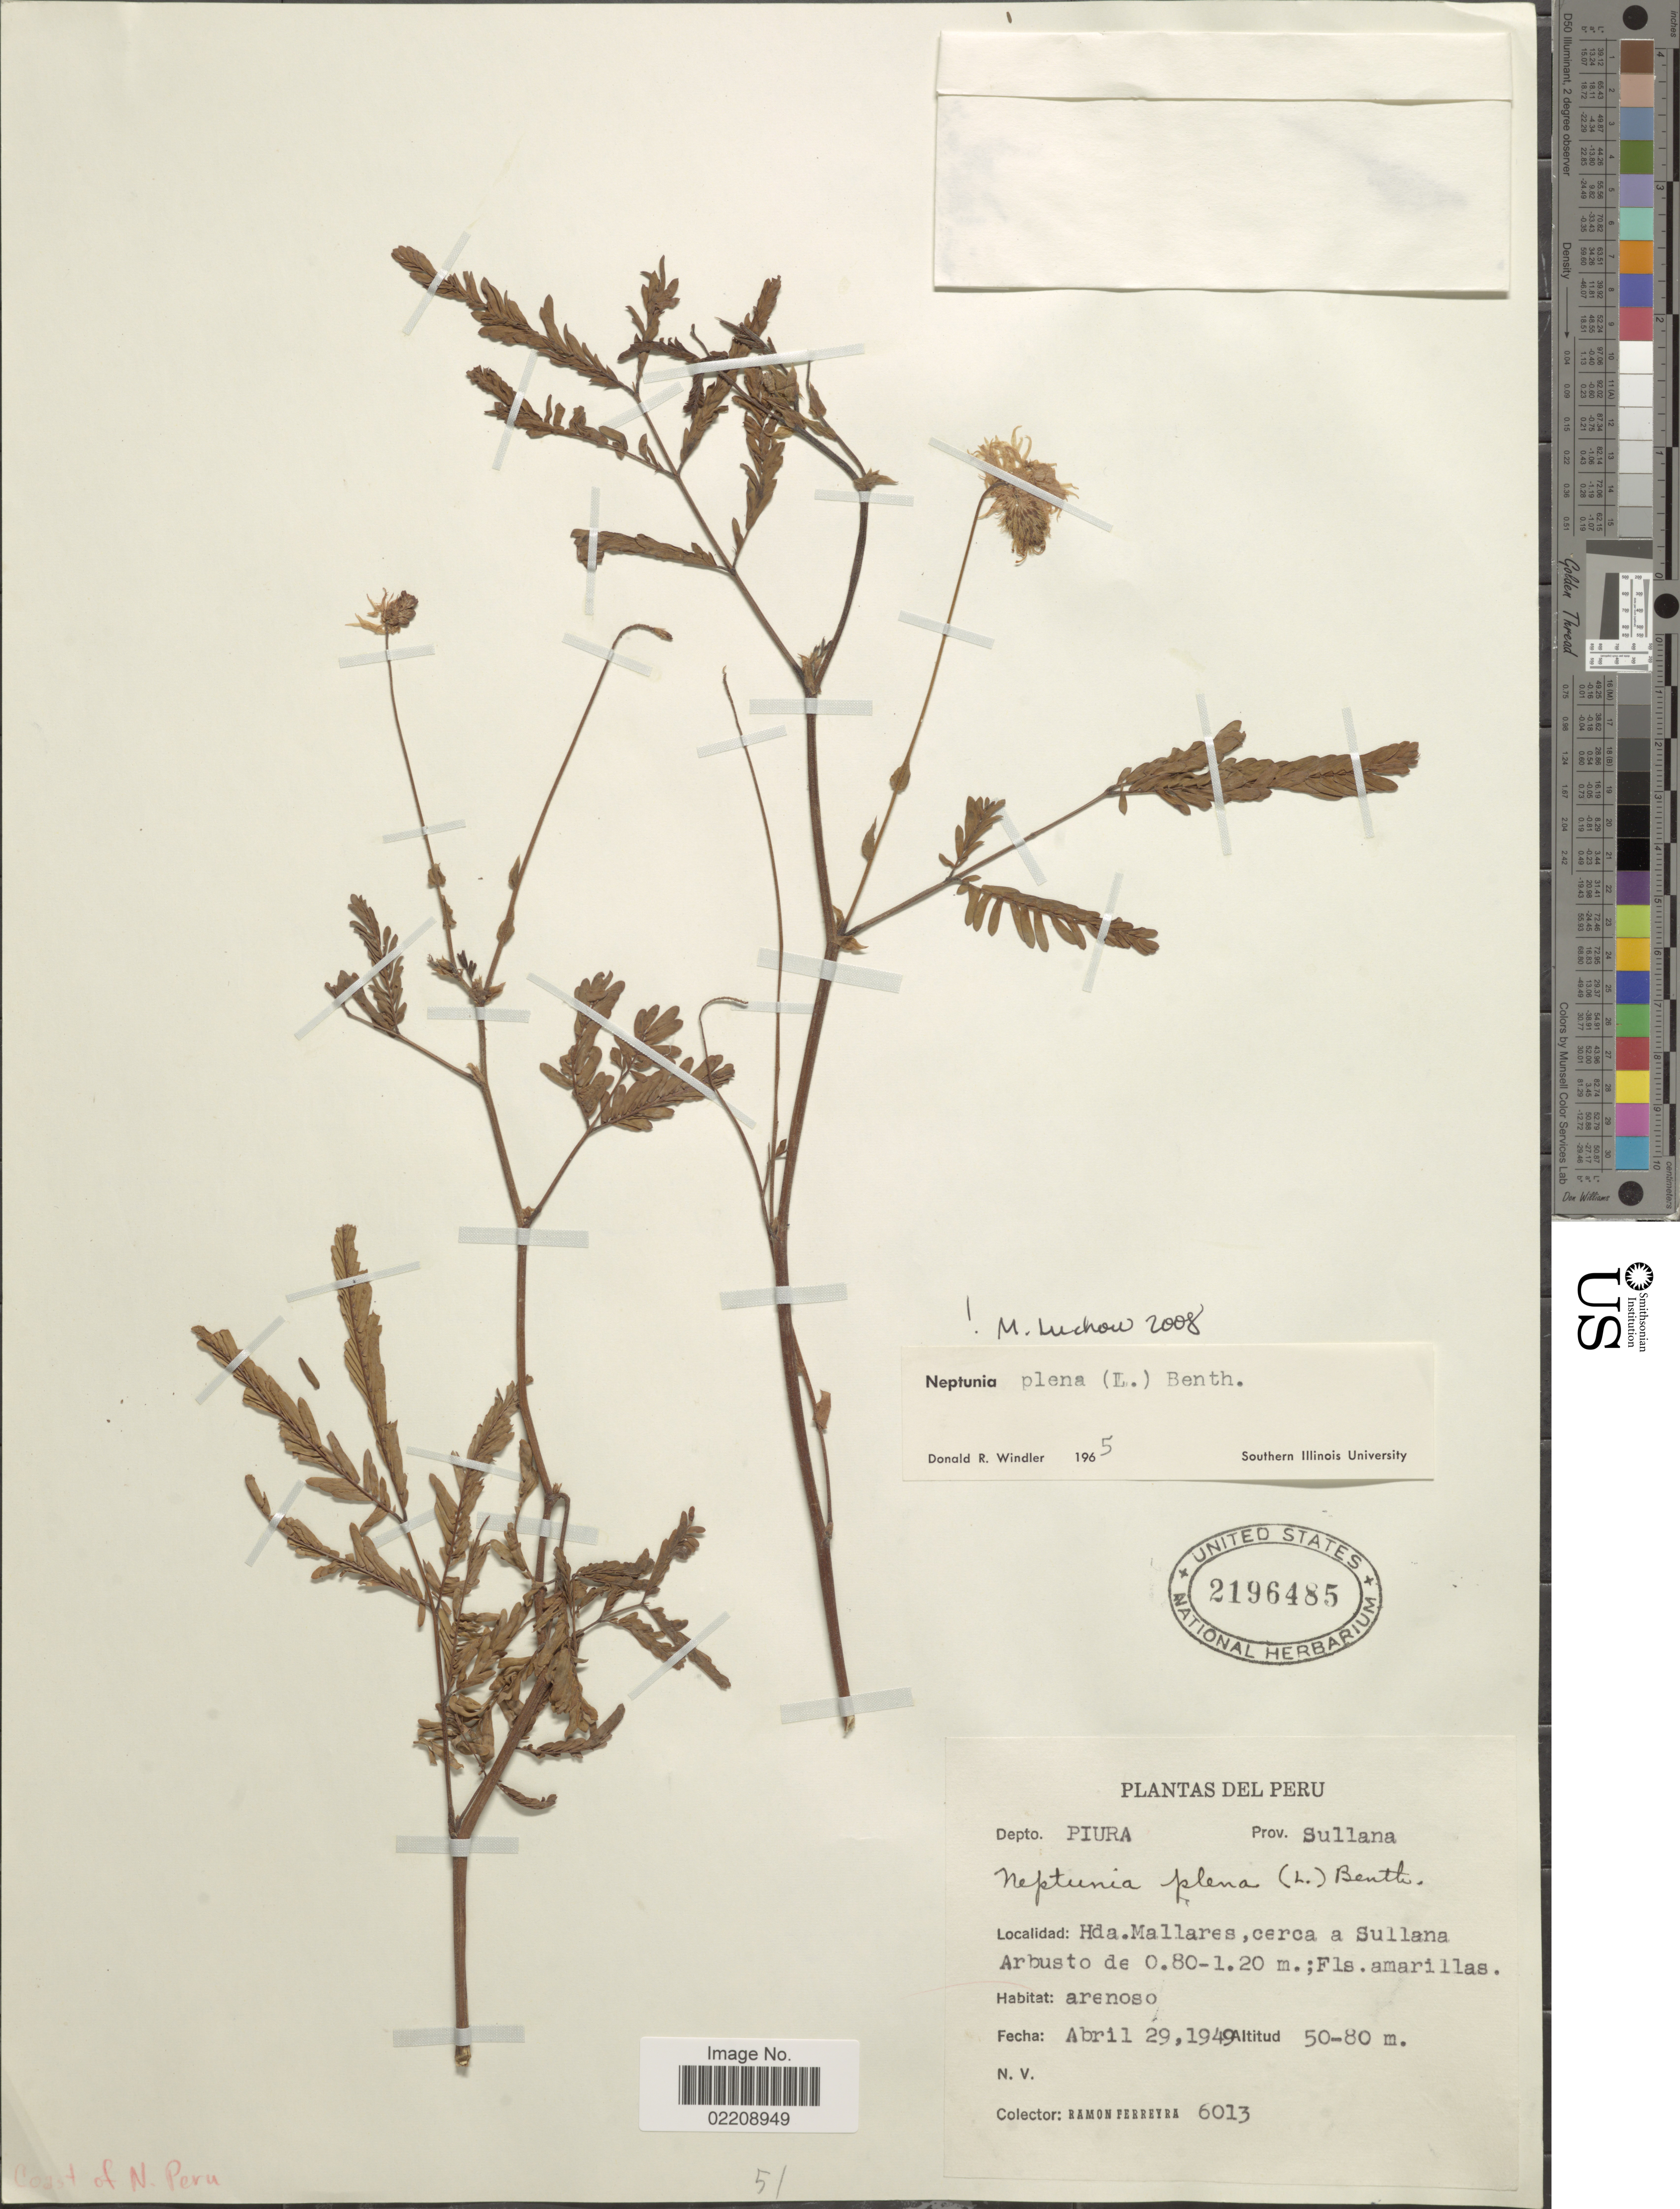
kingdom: Plantae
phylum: Tracheophyta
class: Magnoliopsida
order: Fabales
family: Fabaceae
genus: Neptunia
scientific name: Neptunia plena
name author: (L.) Benth.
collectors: R. A. Ferreyra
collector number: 6013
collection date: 1949-04-29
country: Peru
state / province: Piura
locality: Prov. Sullana, Hda. Mallares, cerca a Sullana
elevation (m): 50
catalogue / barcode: US 2196485